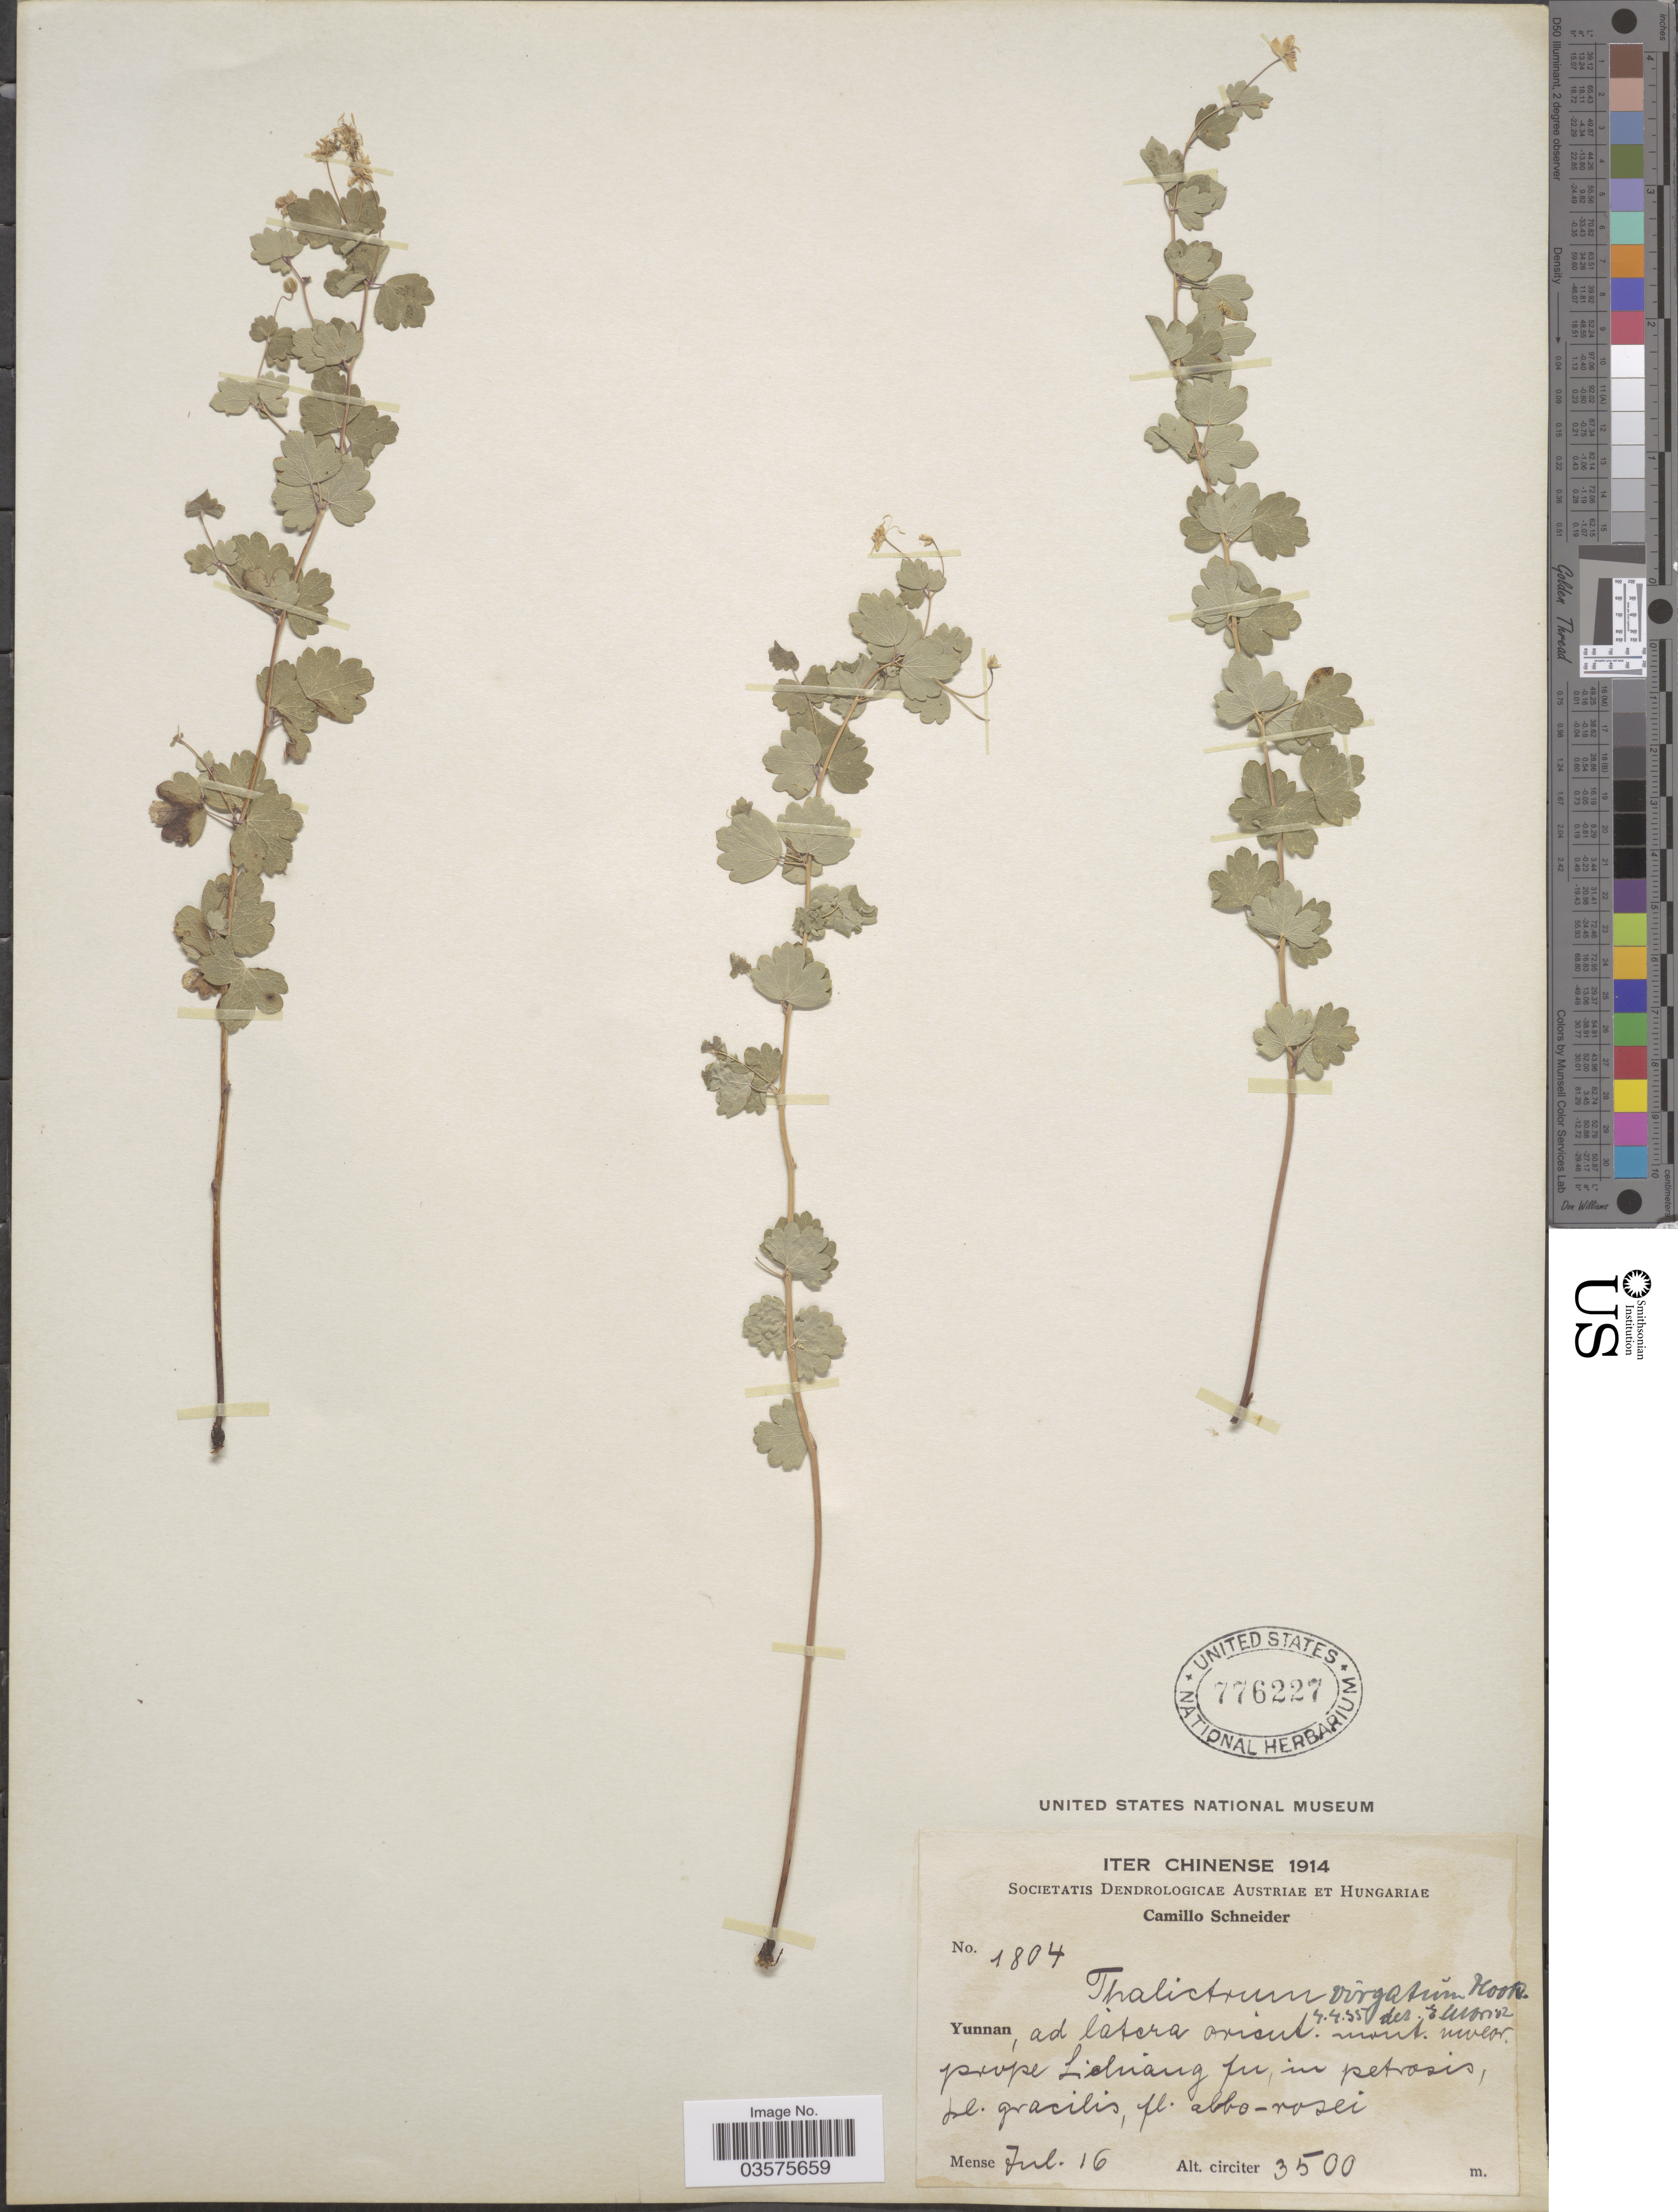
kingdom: Plantae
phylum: Tracheophyta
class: Magnoliopsida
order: Ranunculales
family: Ranunculaceae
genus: Thalictrum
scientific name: Thalictrum virgatum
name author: Hook. f. & Thomson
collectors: C. K. Schneider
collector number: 1804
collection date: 1914-07-16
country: China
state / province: Yunnan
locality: Iter Chinense. Ad latera orient. mont. niveor. prope Lichiang fu, in petrosis.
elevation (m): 3500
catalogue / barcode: US 776227